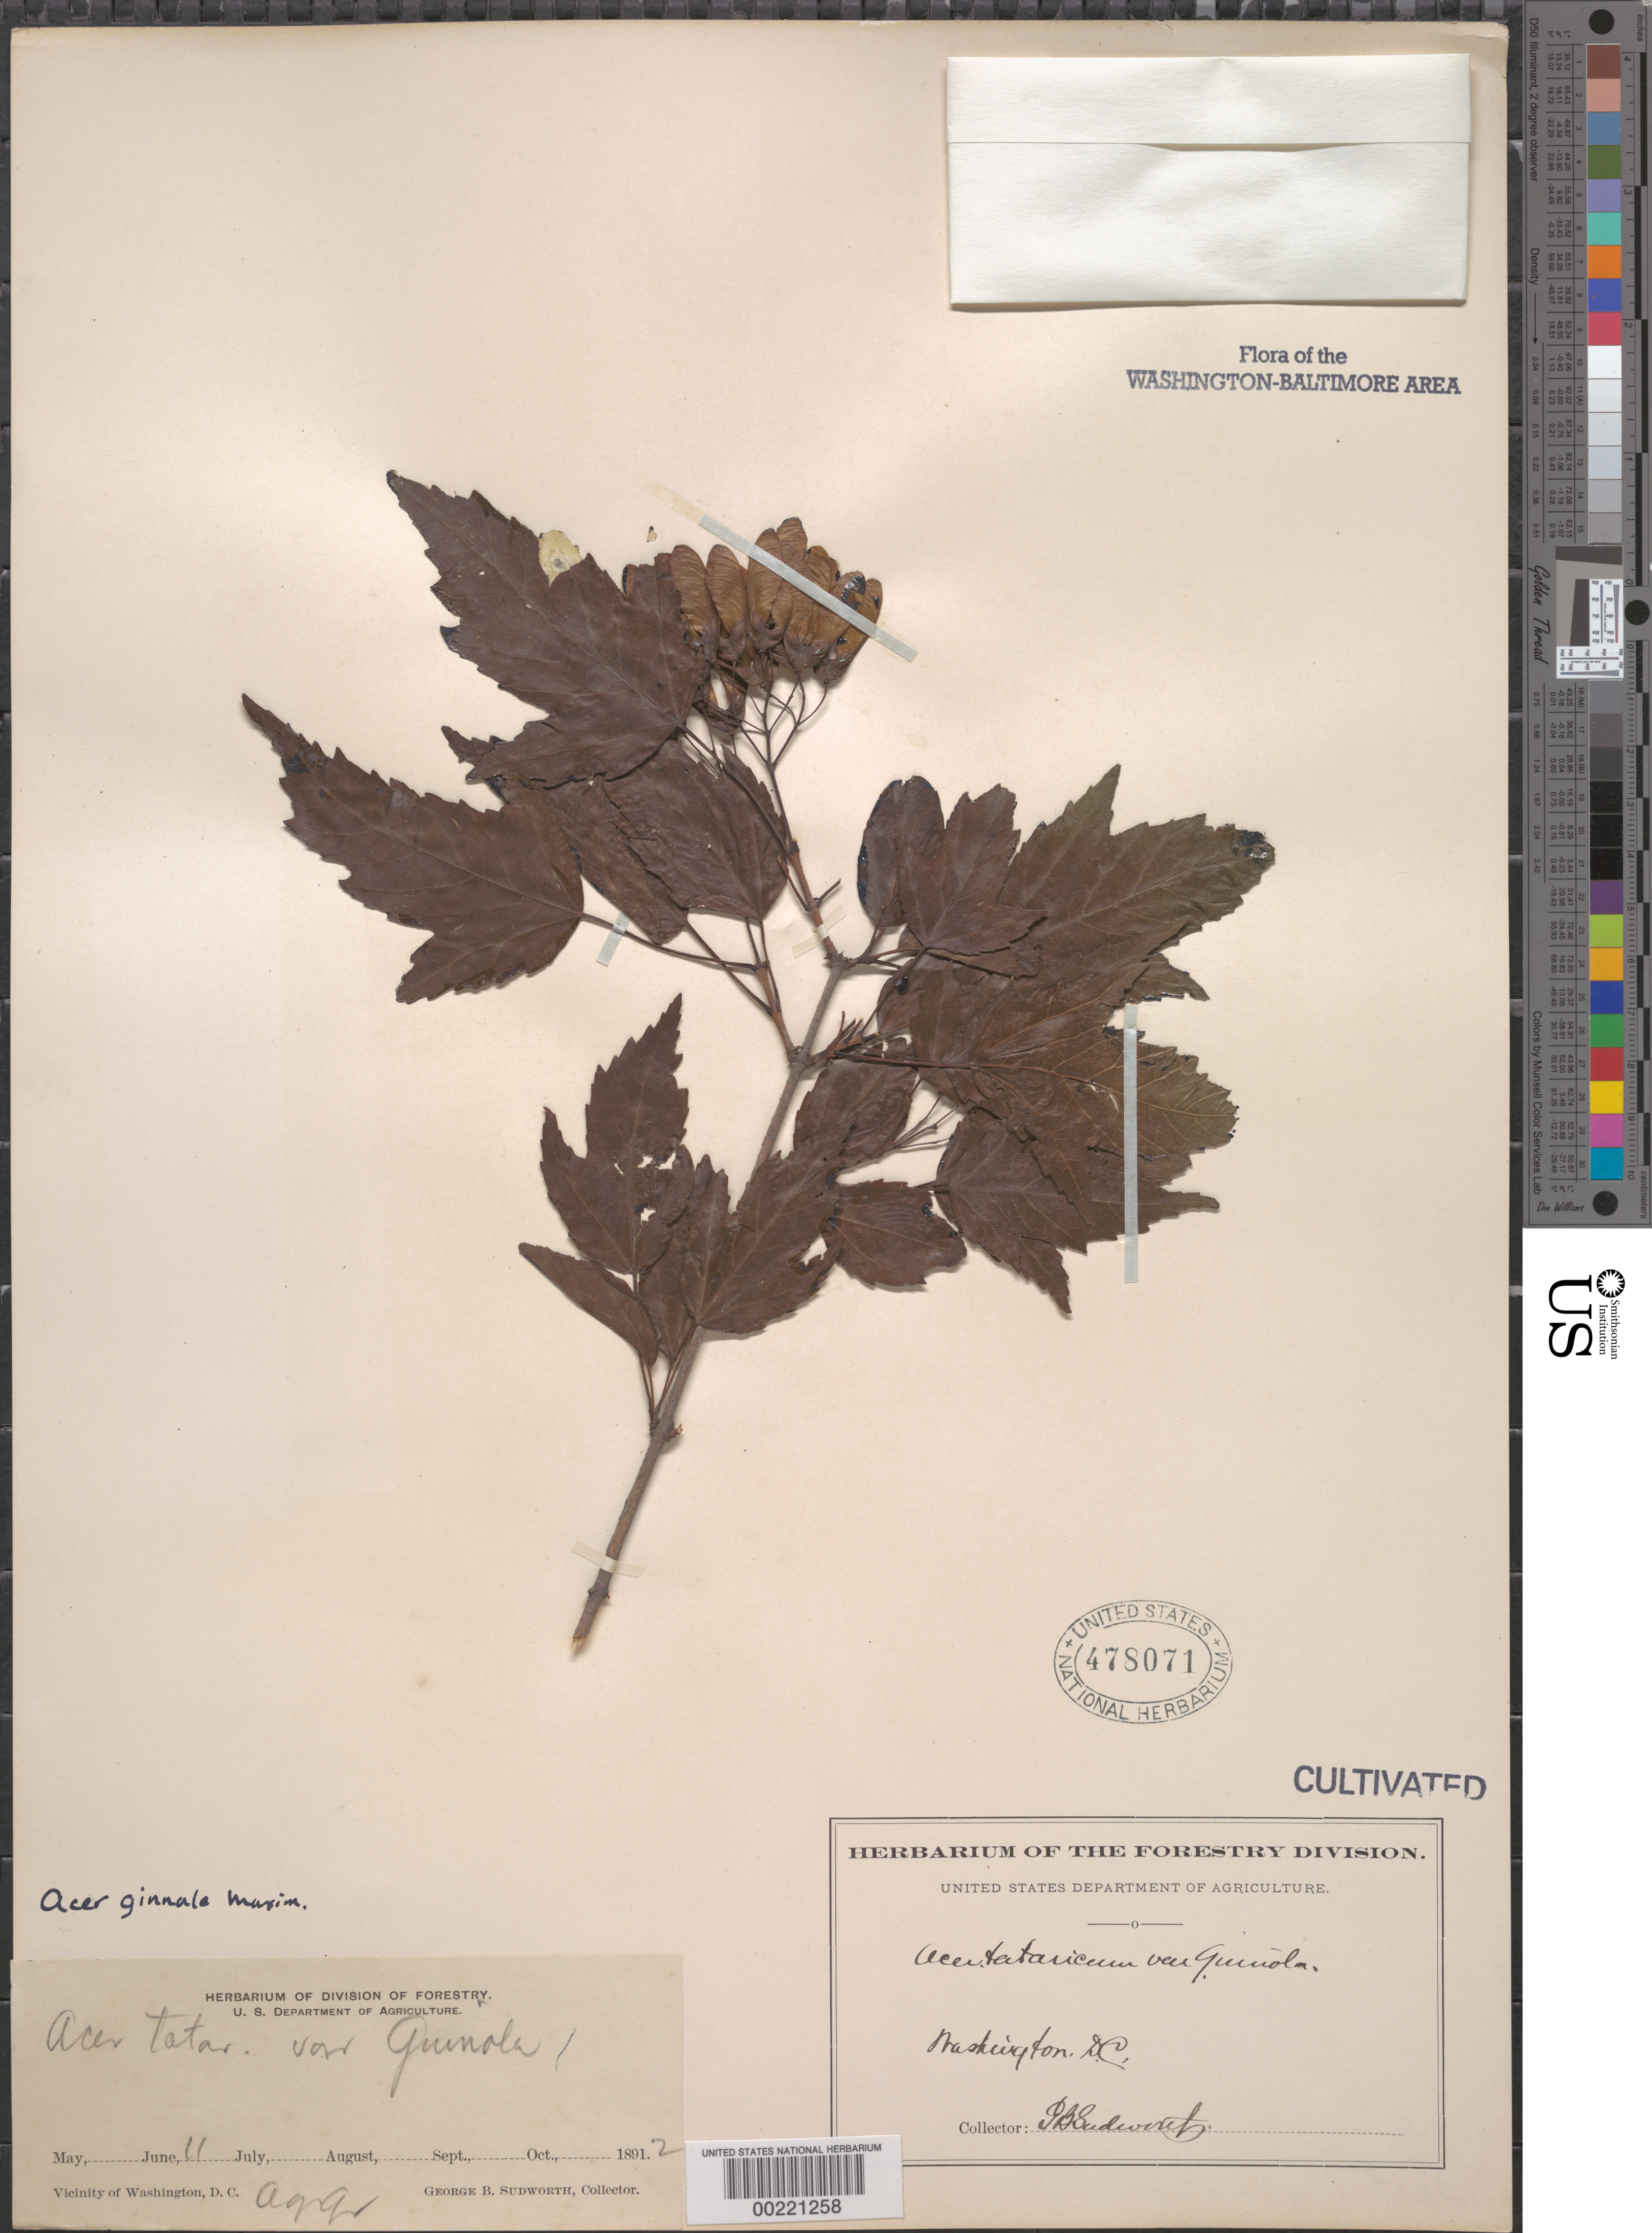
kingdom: Plantae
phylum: Tracheophyta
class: Magnoliopsida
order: Sapindales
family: Sapindaceae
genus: Acer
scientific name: Acer ginnala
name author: Maxim.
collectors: G. B. Sudworth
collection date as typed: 11 Jun 1892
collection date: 1892-06-11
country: United States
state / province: District of Columbia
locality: Vicinity of Washington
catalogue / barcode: US 478071